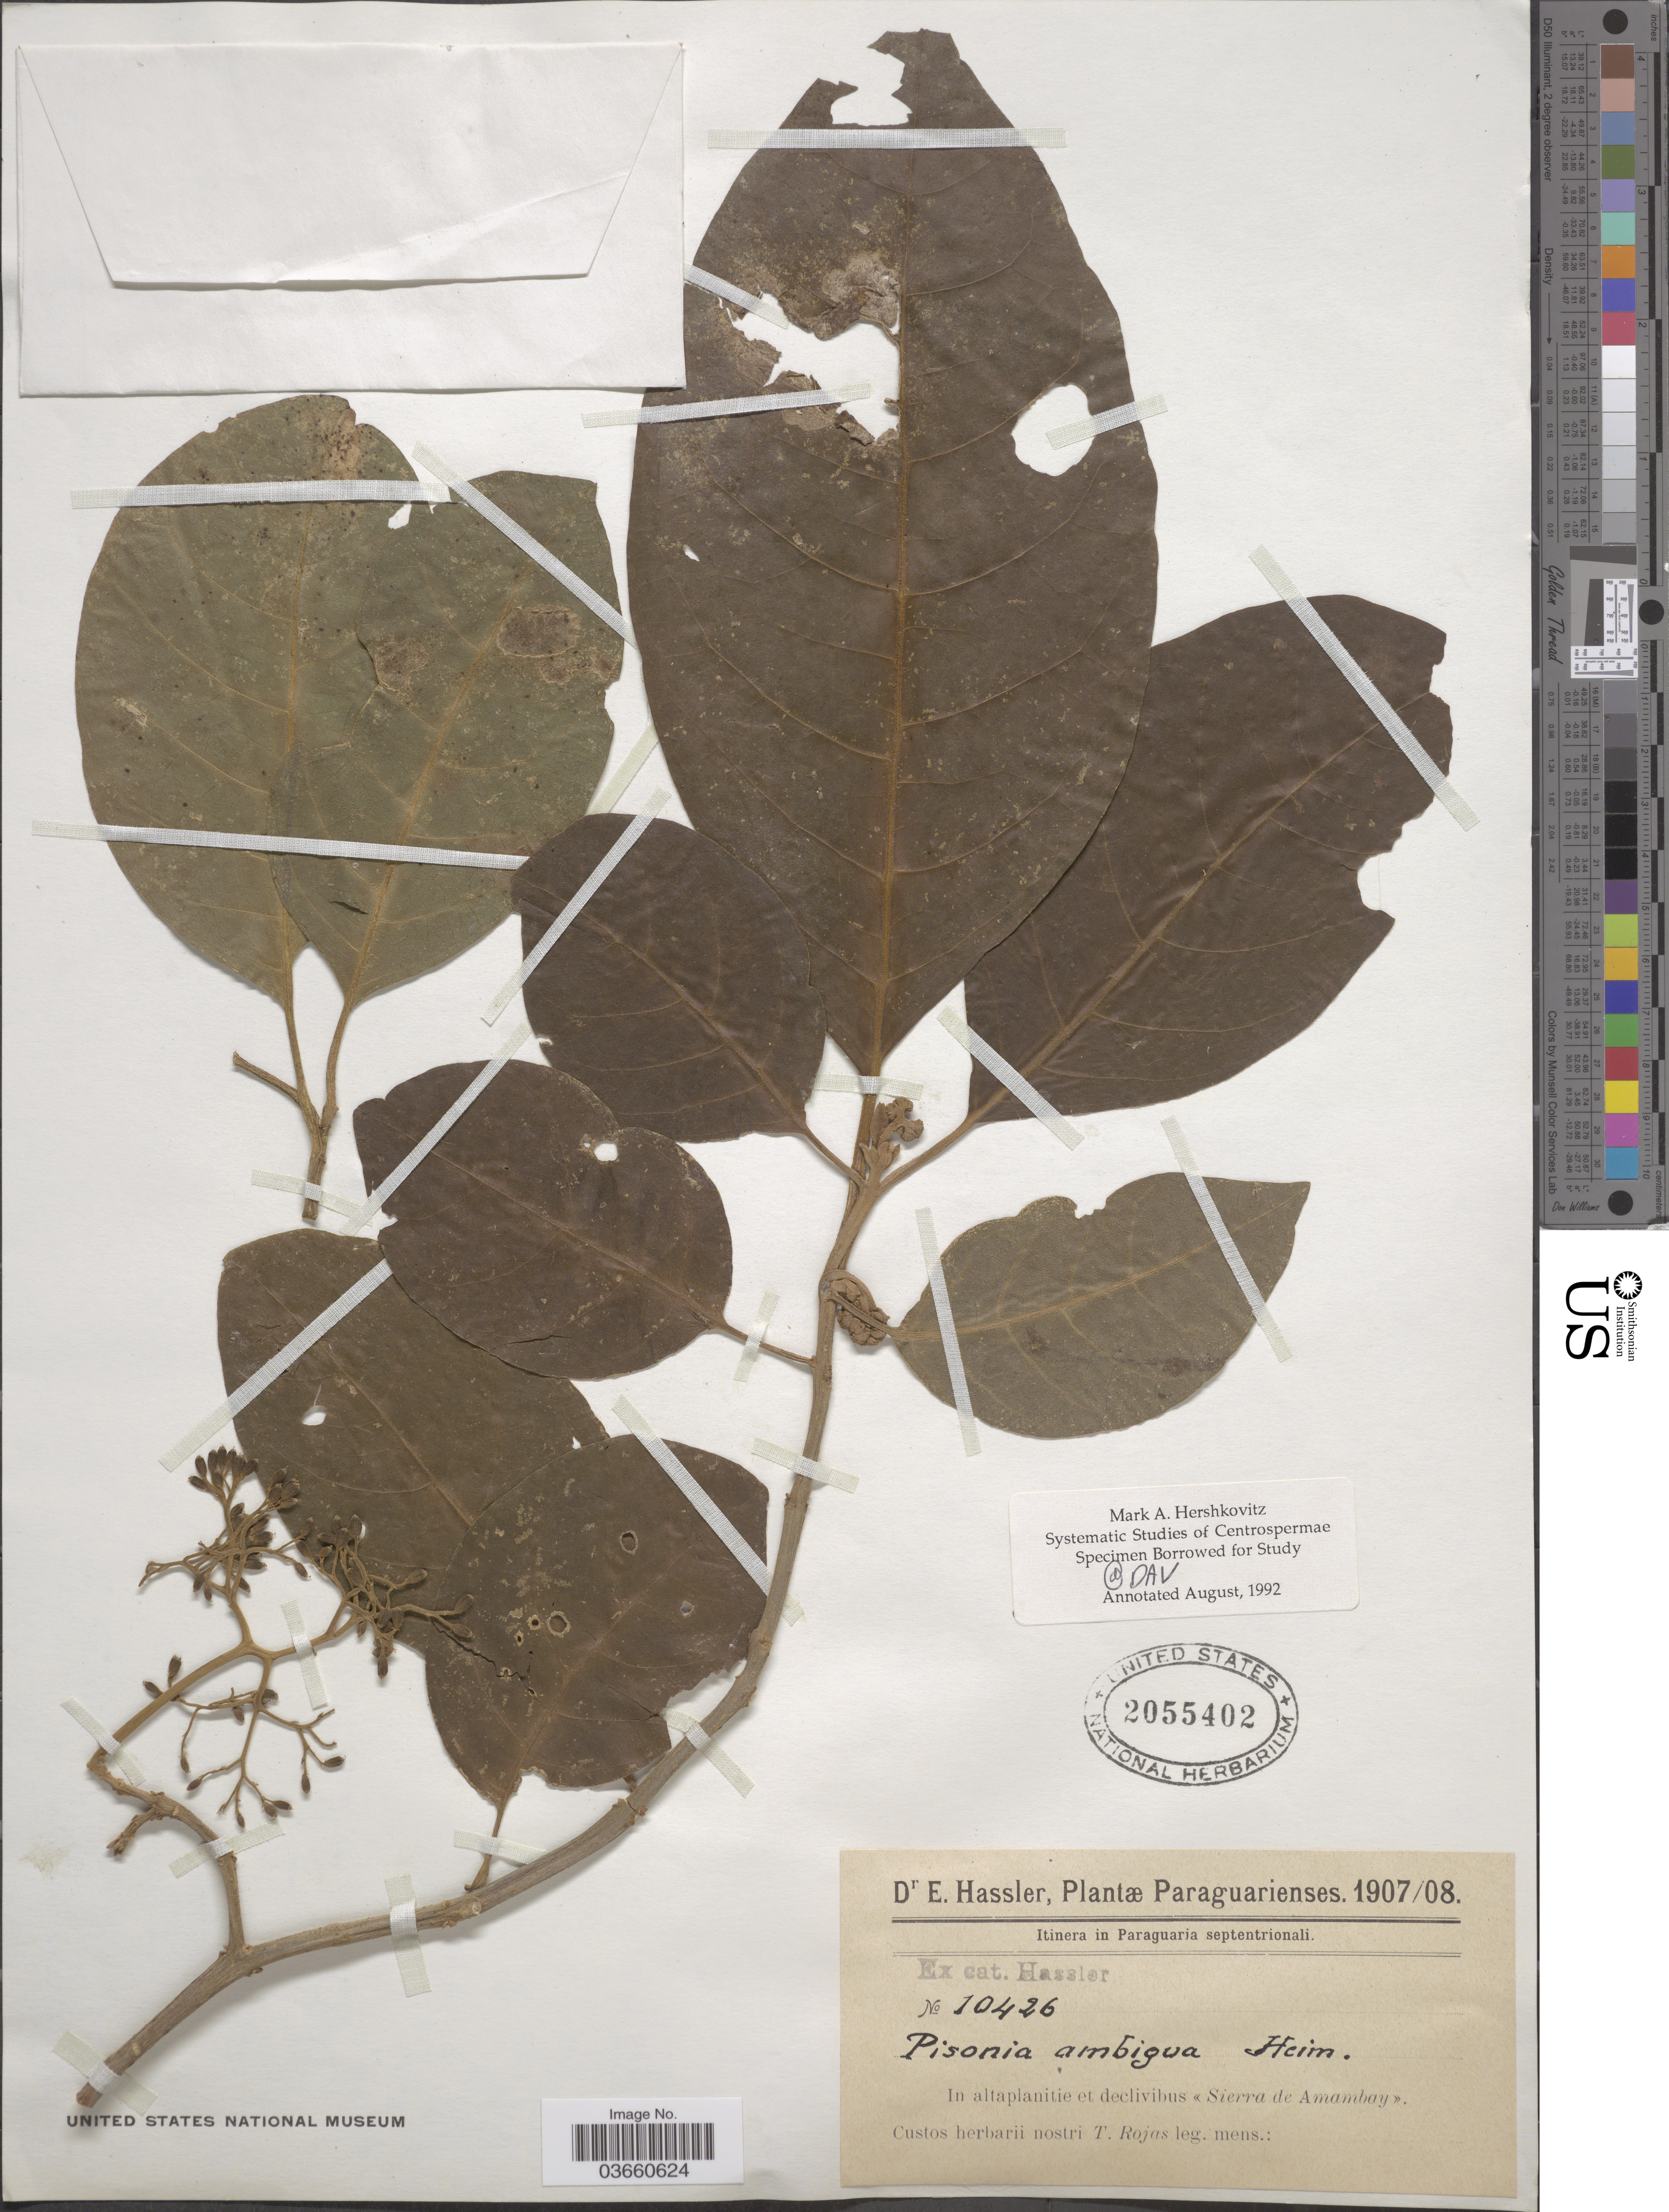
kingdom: Plantae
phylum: Tracheophyta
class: Magnoliopsida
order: Caryophyllales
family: Nyctaginaceae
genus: Pisonia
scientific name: Pisonia ambigua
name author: Heimerl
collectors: E. Hassler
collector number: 10426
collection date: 1907/1908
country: Paraguay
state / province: Paraguari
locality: Itinera in Paraguaria septentrionali. In altaplanitie et declivibus <<Sierra de Amambay>>.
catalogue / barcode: US 2055402